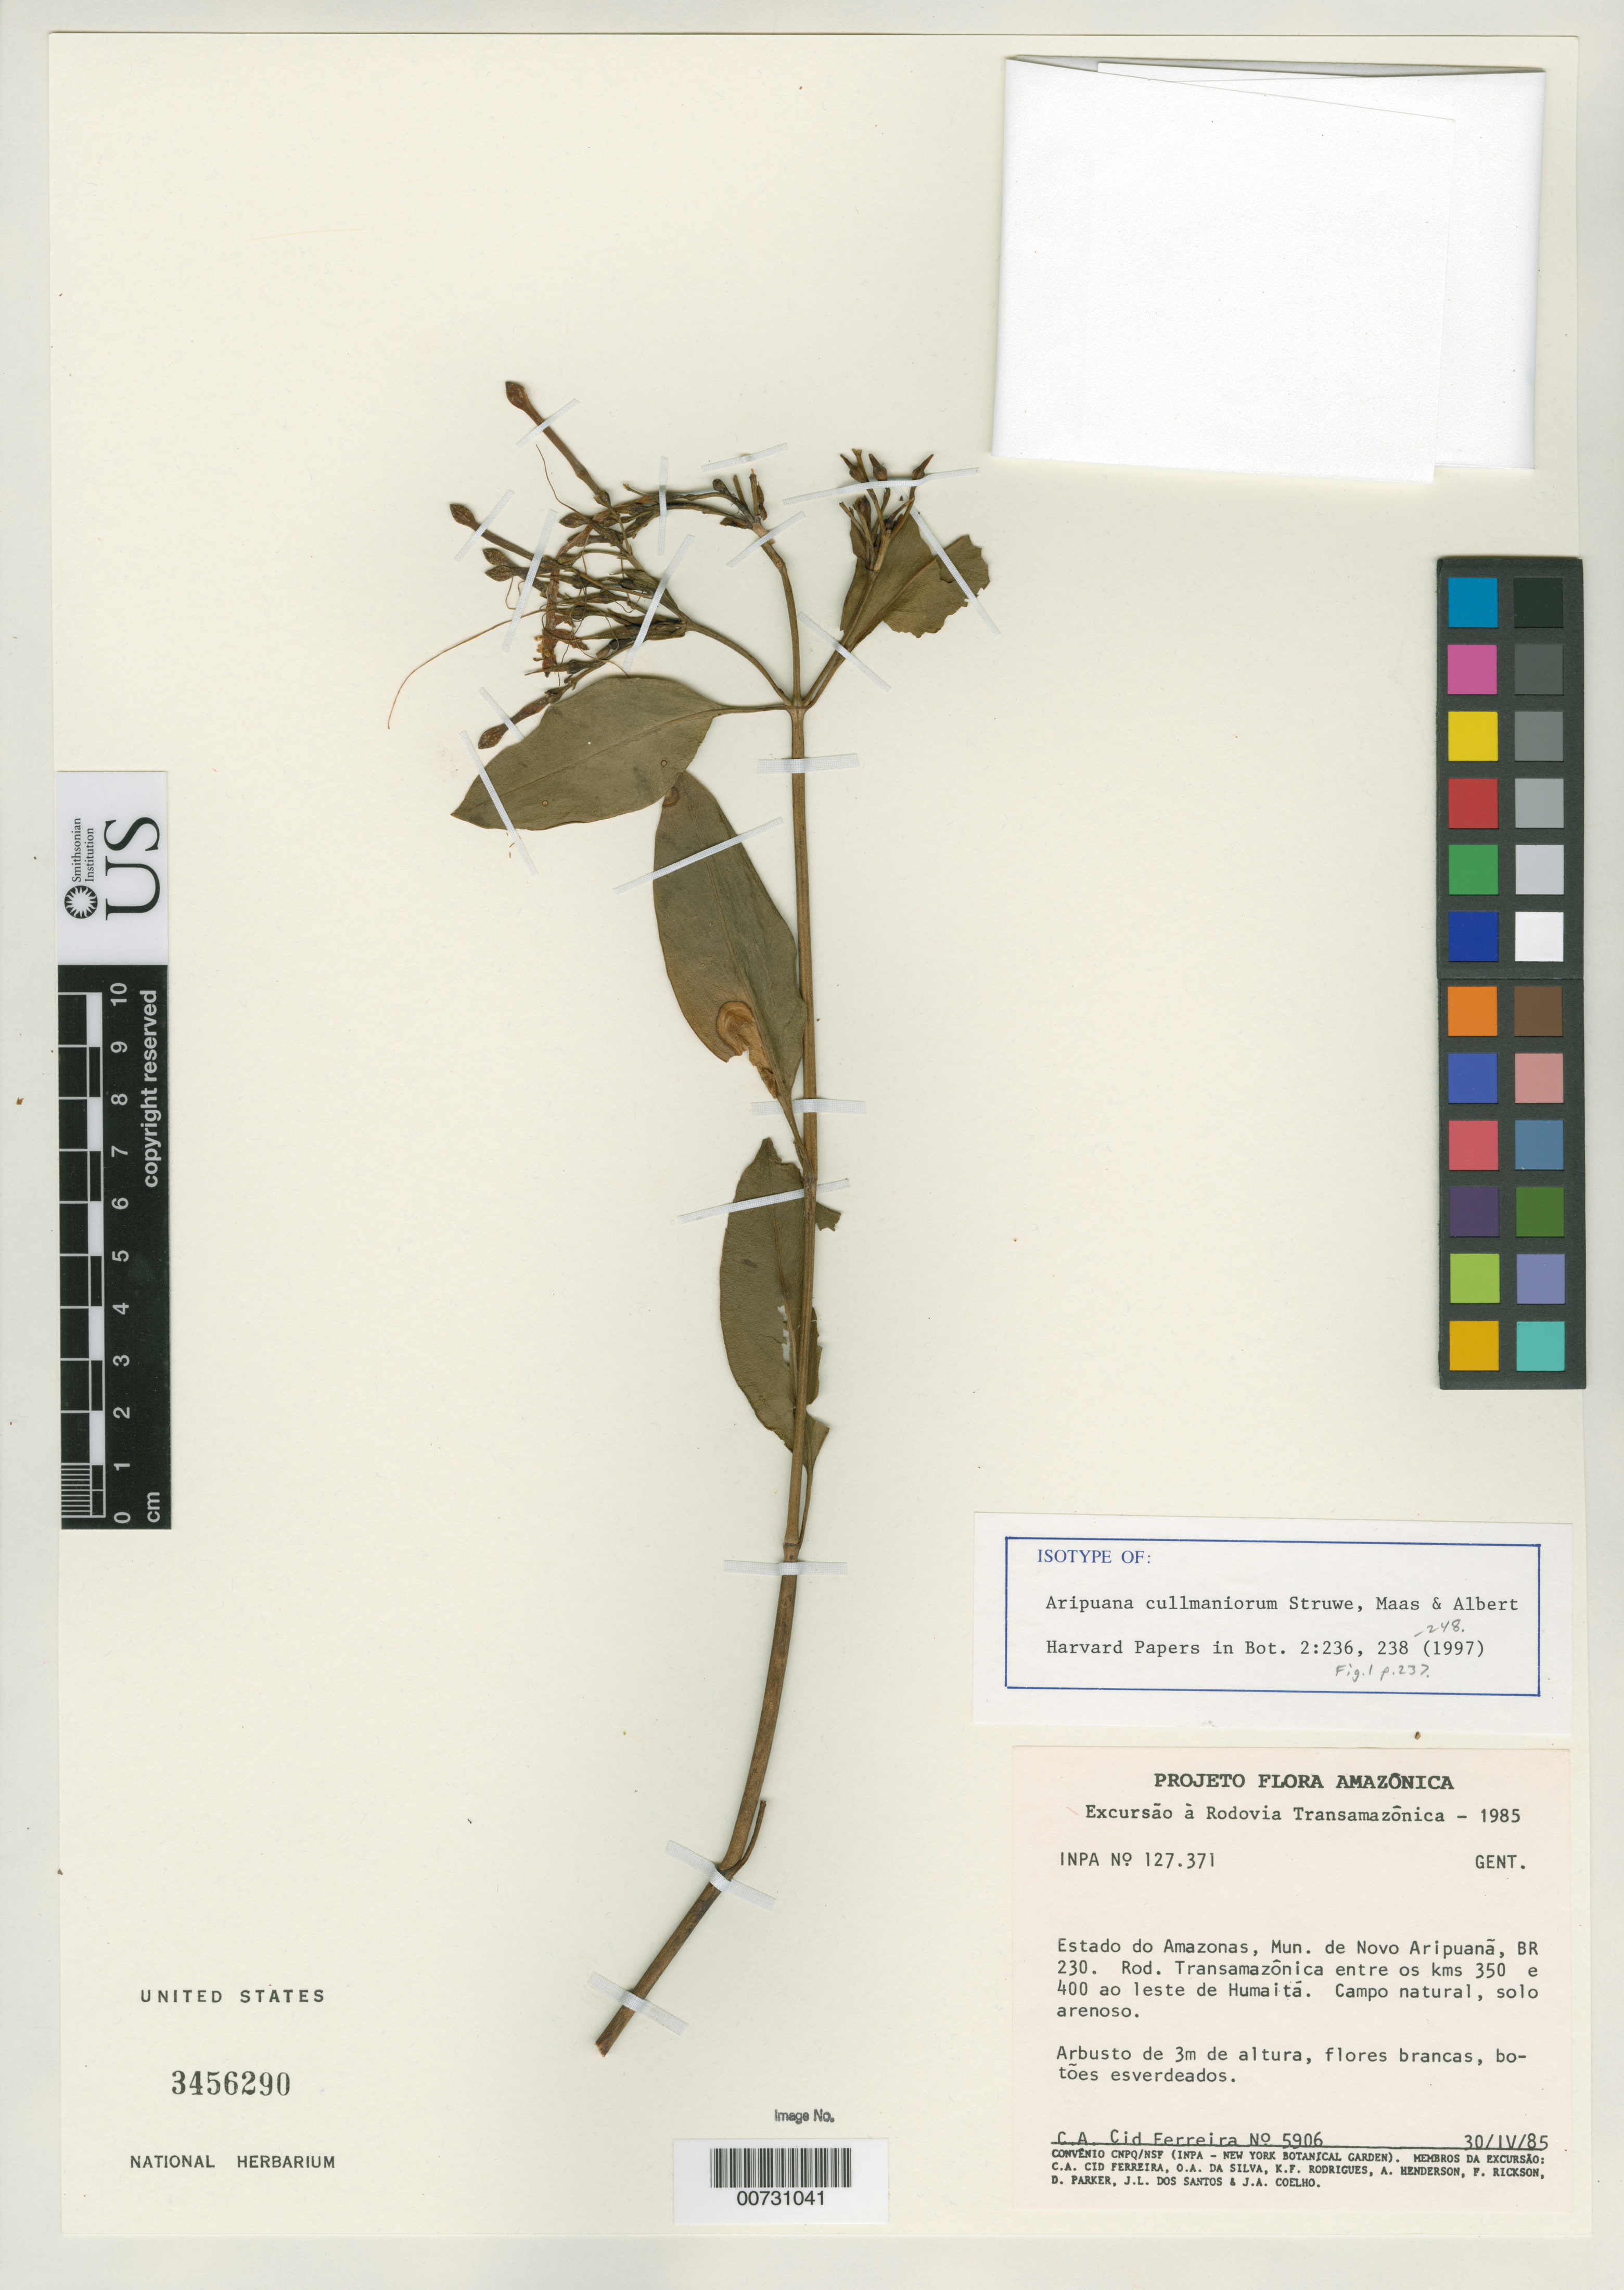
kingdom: Plantae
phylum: Tracheophyta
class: Magnoliopsida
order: Gentianales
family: Gentianaceae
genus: Aripuana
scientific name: Aripuana cullmaniorum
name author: Struwe & et al.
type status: Isotype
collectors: C. A. Cid Ferreira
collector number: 5906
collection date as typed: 30 Apr 1985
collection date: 1985-04-30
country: Brazil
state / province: Amazonas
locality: Mun. de Novo Aripuanã, BR 230, Rod. Transamazônica entre os kms 350 e 400 ao leste de Humaitá.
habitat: Campo natural, solo arenoso.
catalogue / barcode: US 3456290